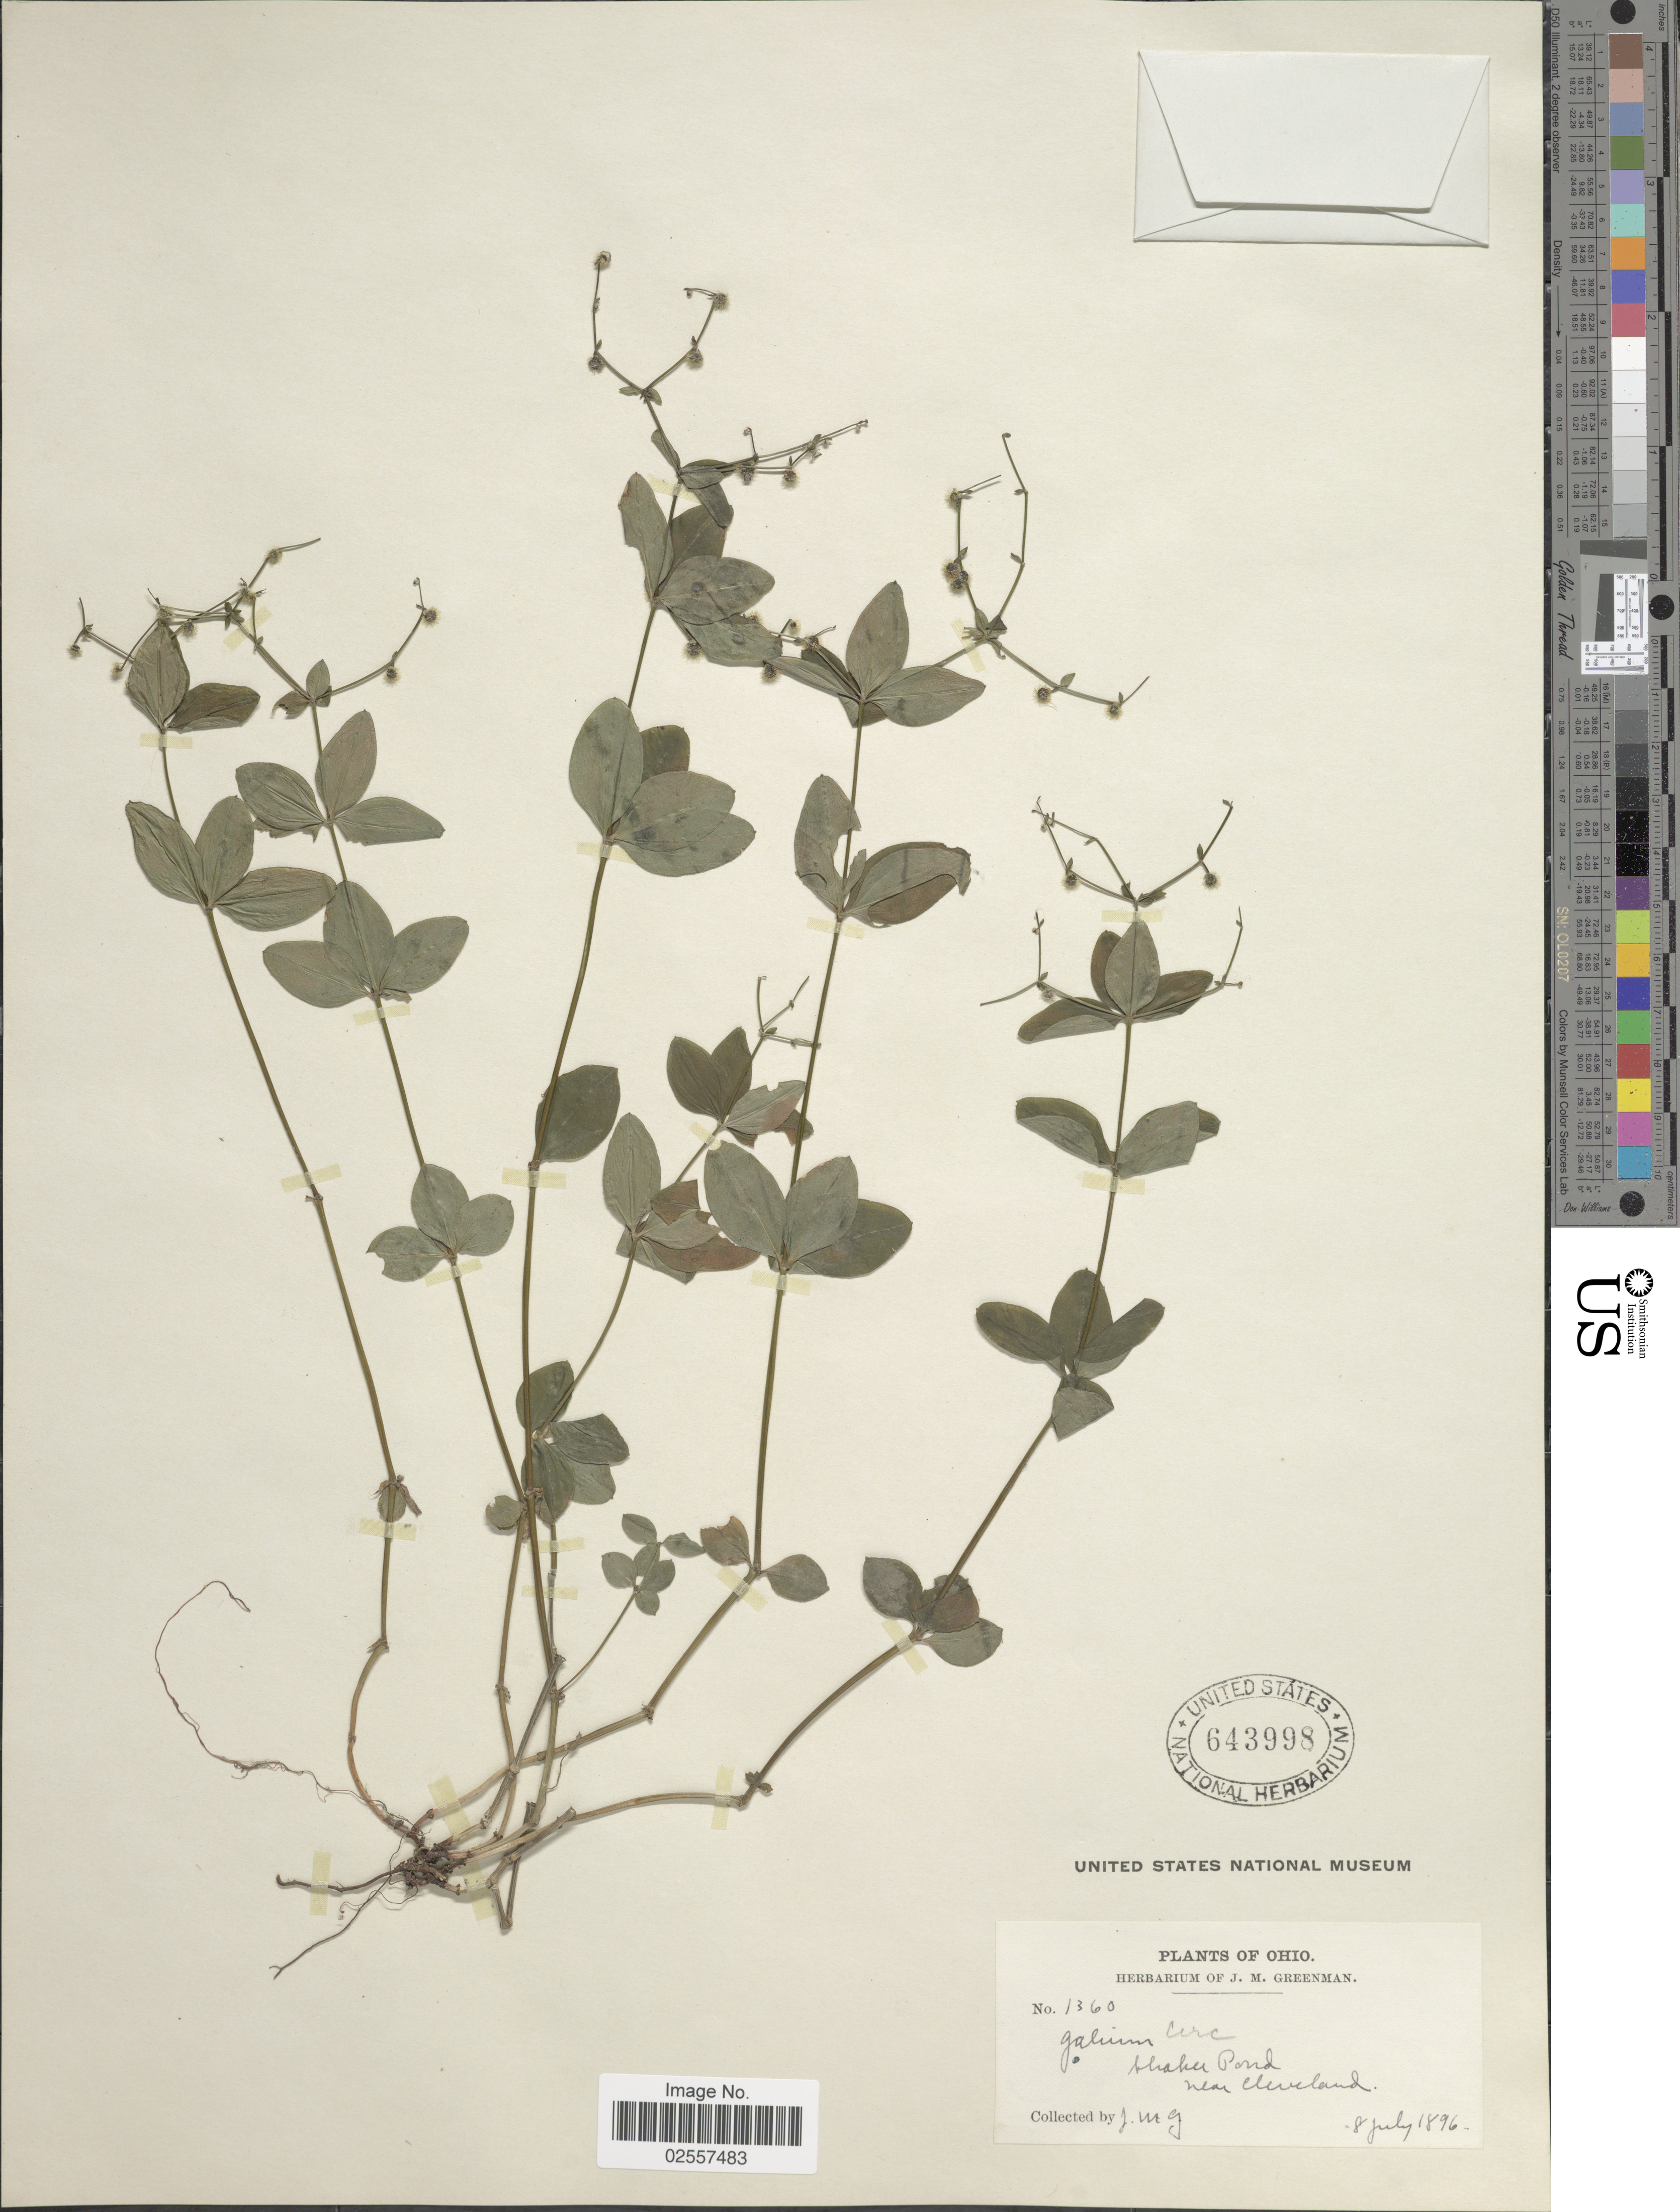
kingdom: Plantae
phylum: Tracheophyta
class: Magnoliopsida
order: Gentianales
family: Rubiaceae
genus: Galium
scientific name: Galium circaezans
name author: Michx.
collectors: J. M. Greenman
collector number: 1360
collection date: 1896-07-08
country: United States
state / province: Ohio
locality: Shaker Pond near Cleveland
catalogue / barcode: US 643998